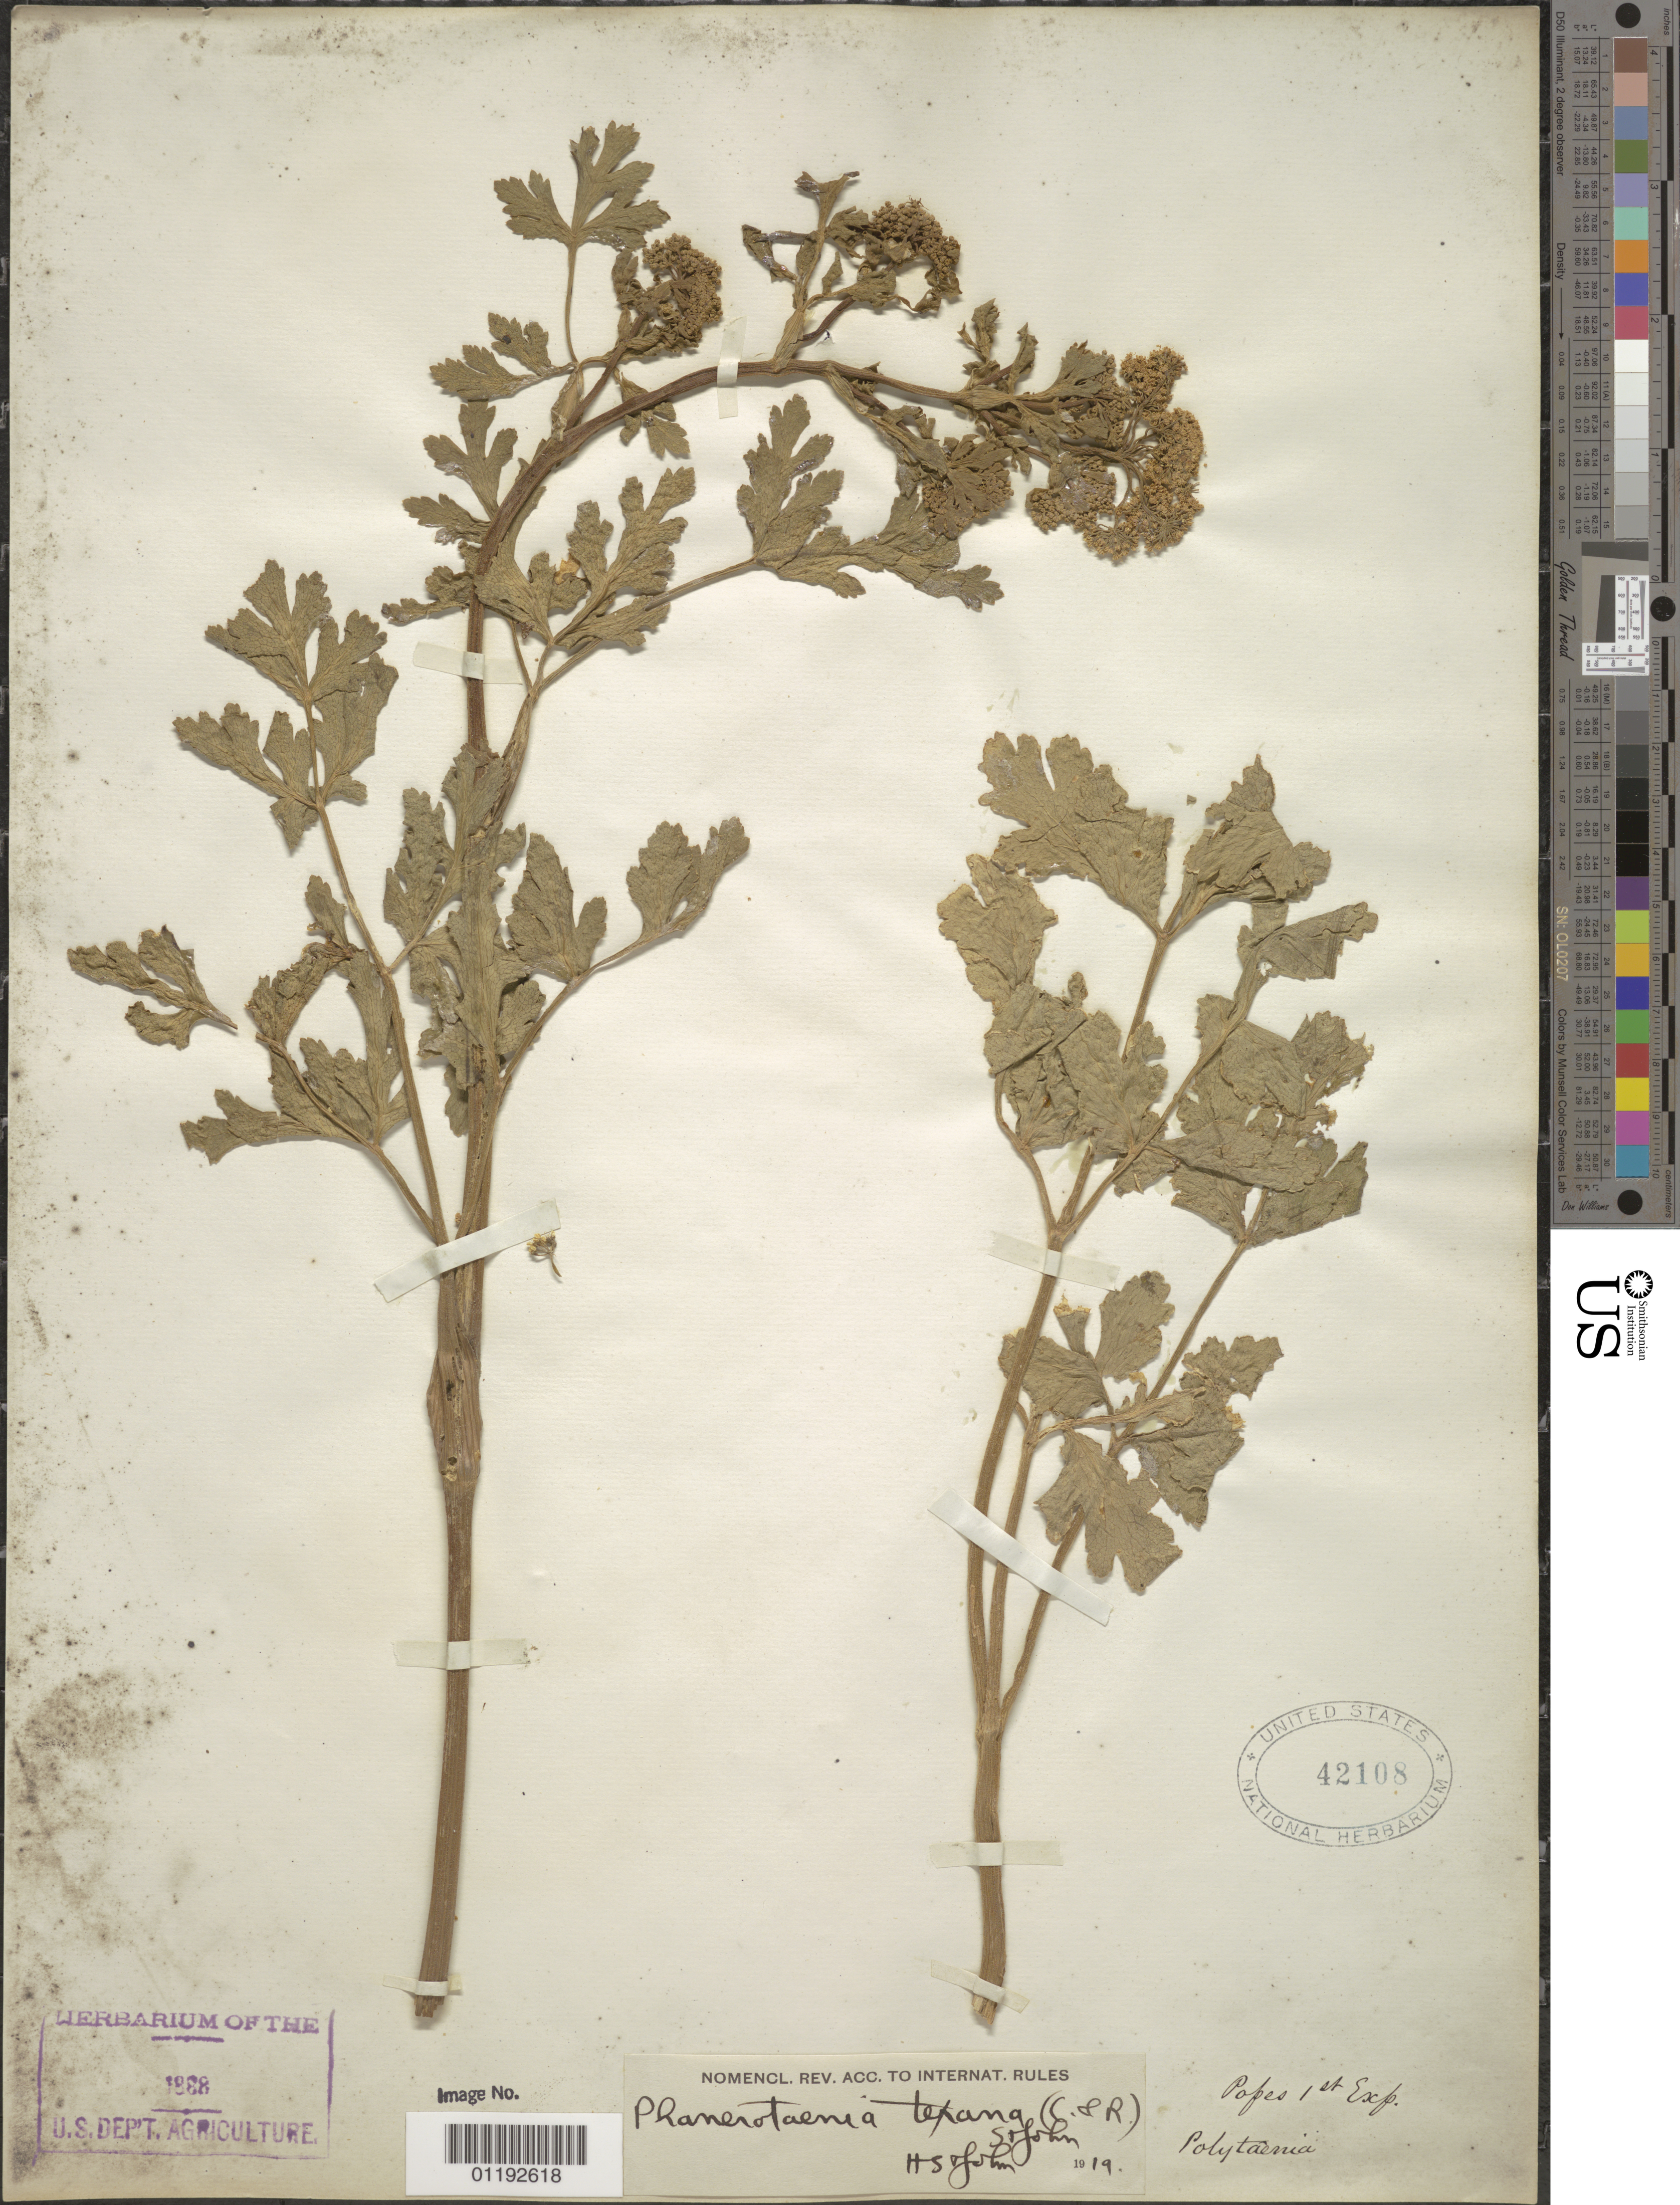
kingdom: Plantae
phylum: Tracheophyta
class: Magnoliopsida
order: Apiales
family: Apiaceae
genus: Polytaenia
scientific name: Polytaenia texana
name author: (J.M. Coult. & Rose) Mathias & Constance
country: United States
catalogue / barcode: US 42108